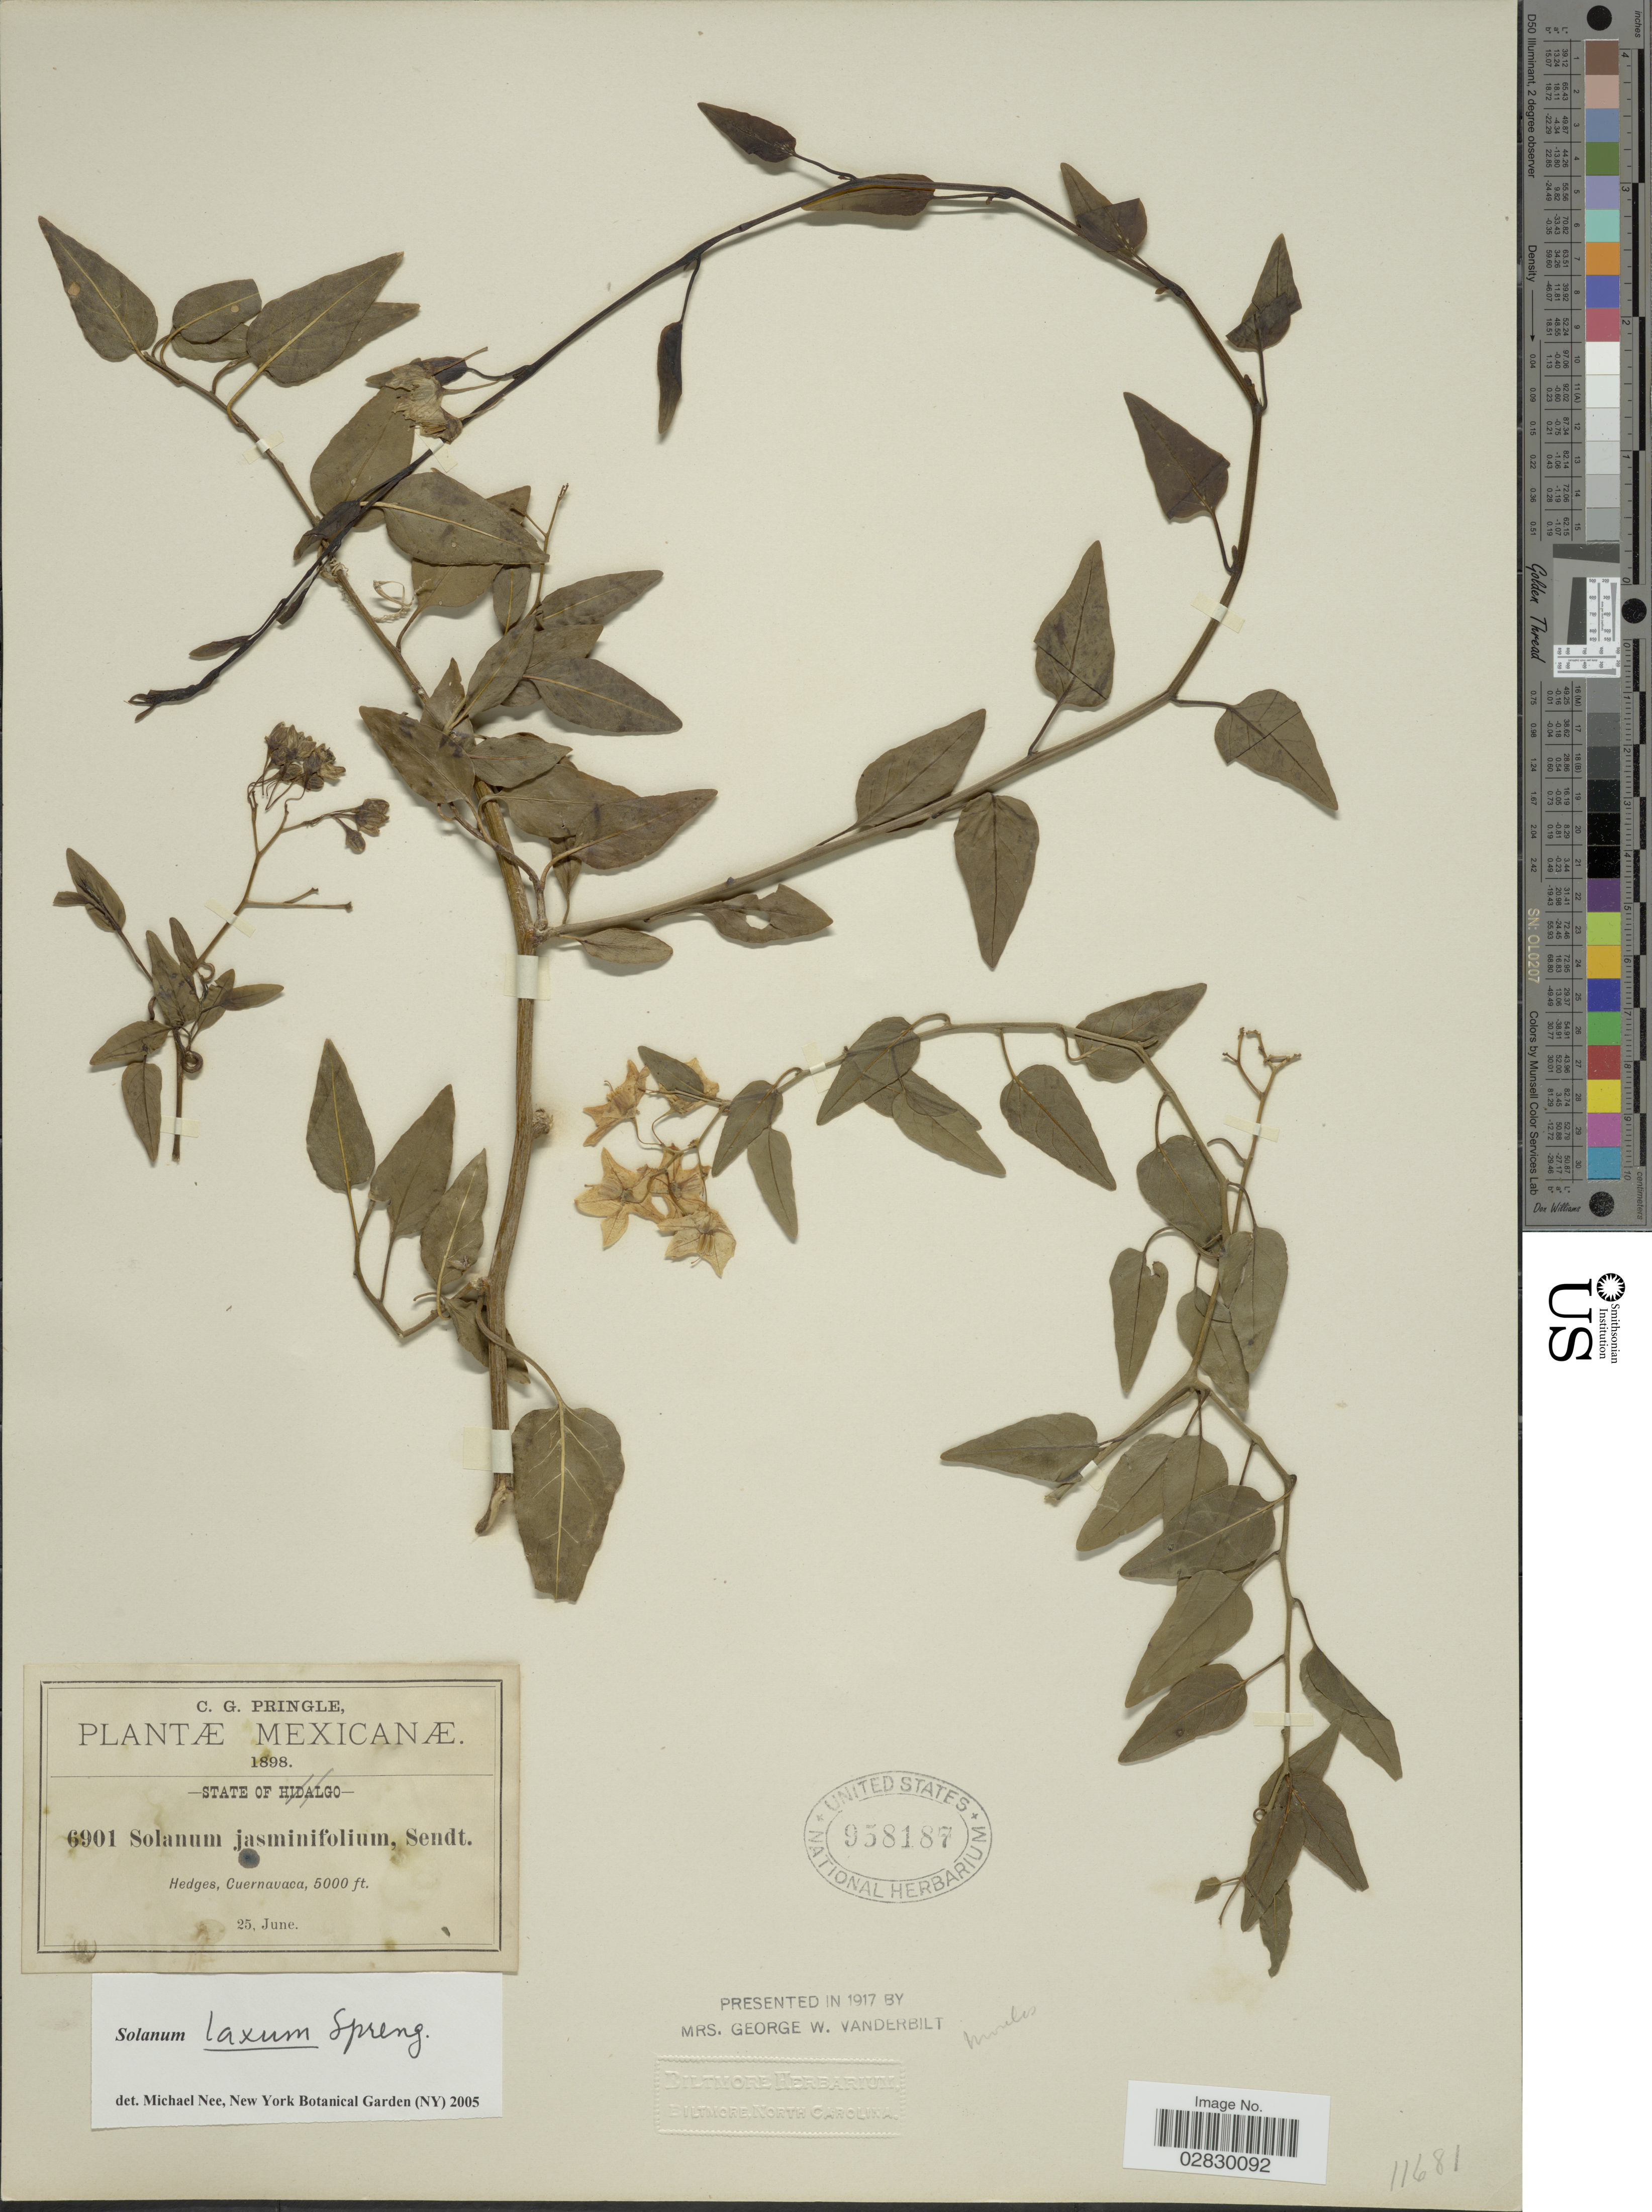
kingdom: Plantae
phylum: Tracheophyta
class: Magnoliopsida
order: Solanales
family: Solanaceae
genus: Solanum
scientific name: Solanum jasminoides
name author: Paxton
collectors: C. G. Pringle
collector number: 6901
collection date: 1898-06-25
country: Mexico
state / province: Morelos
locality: Cuernavaca.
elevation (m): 1524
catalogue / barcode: US 958187